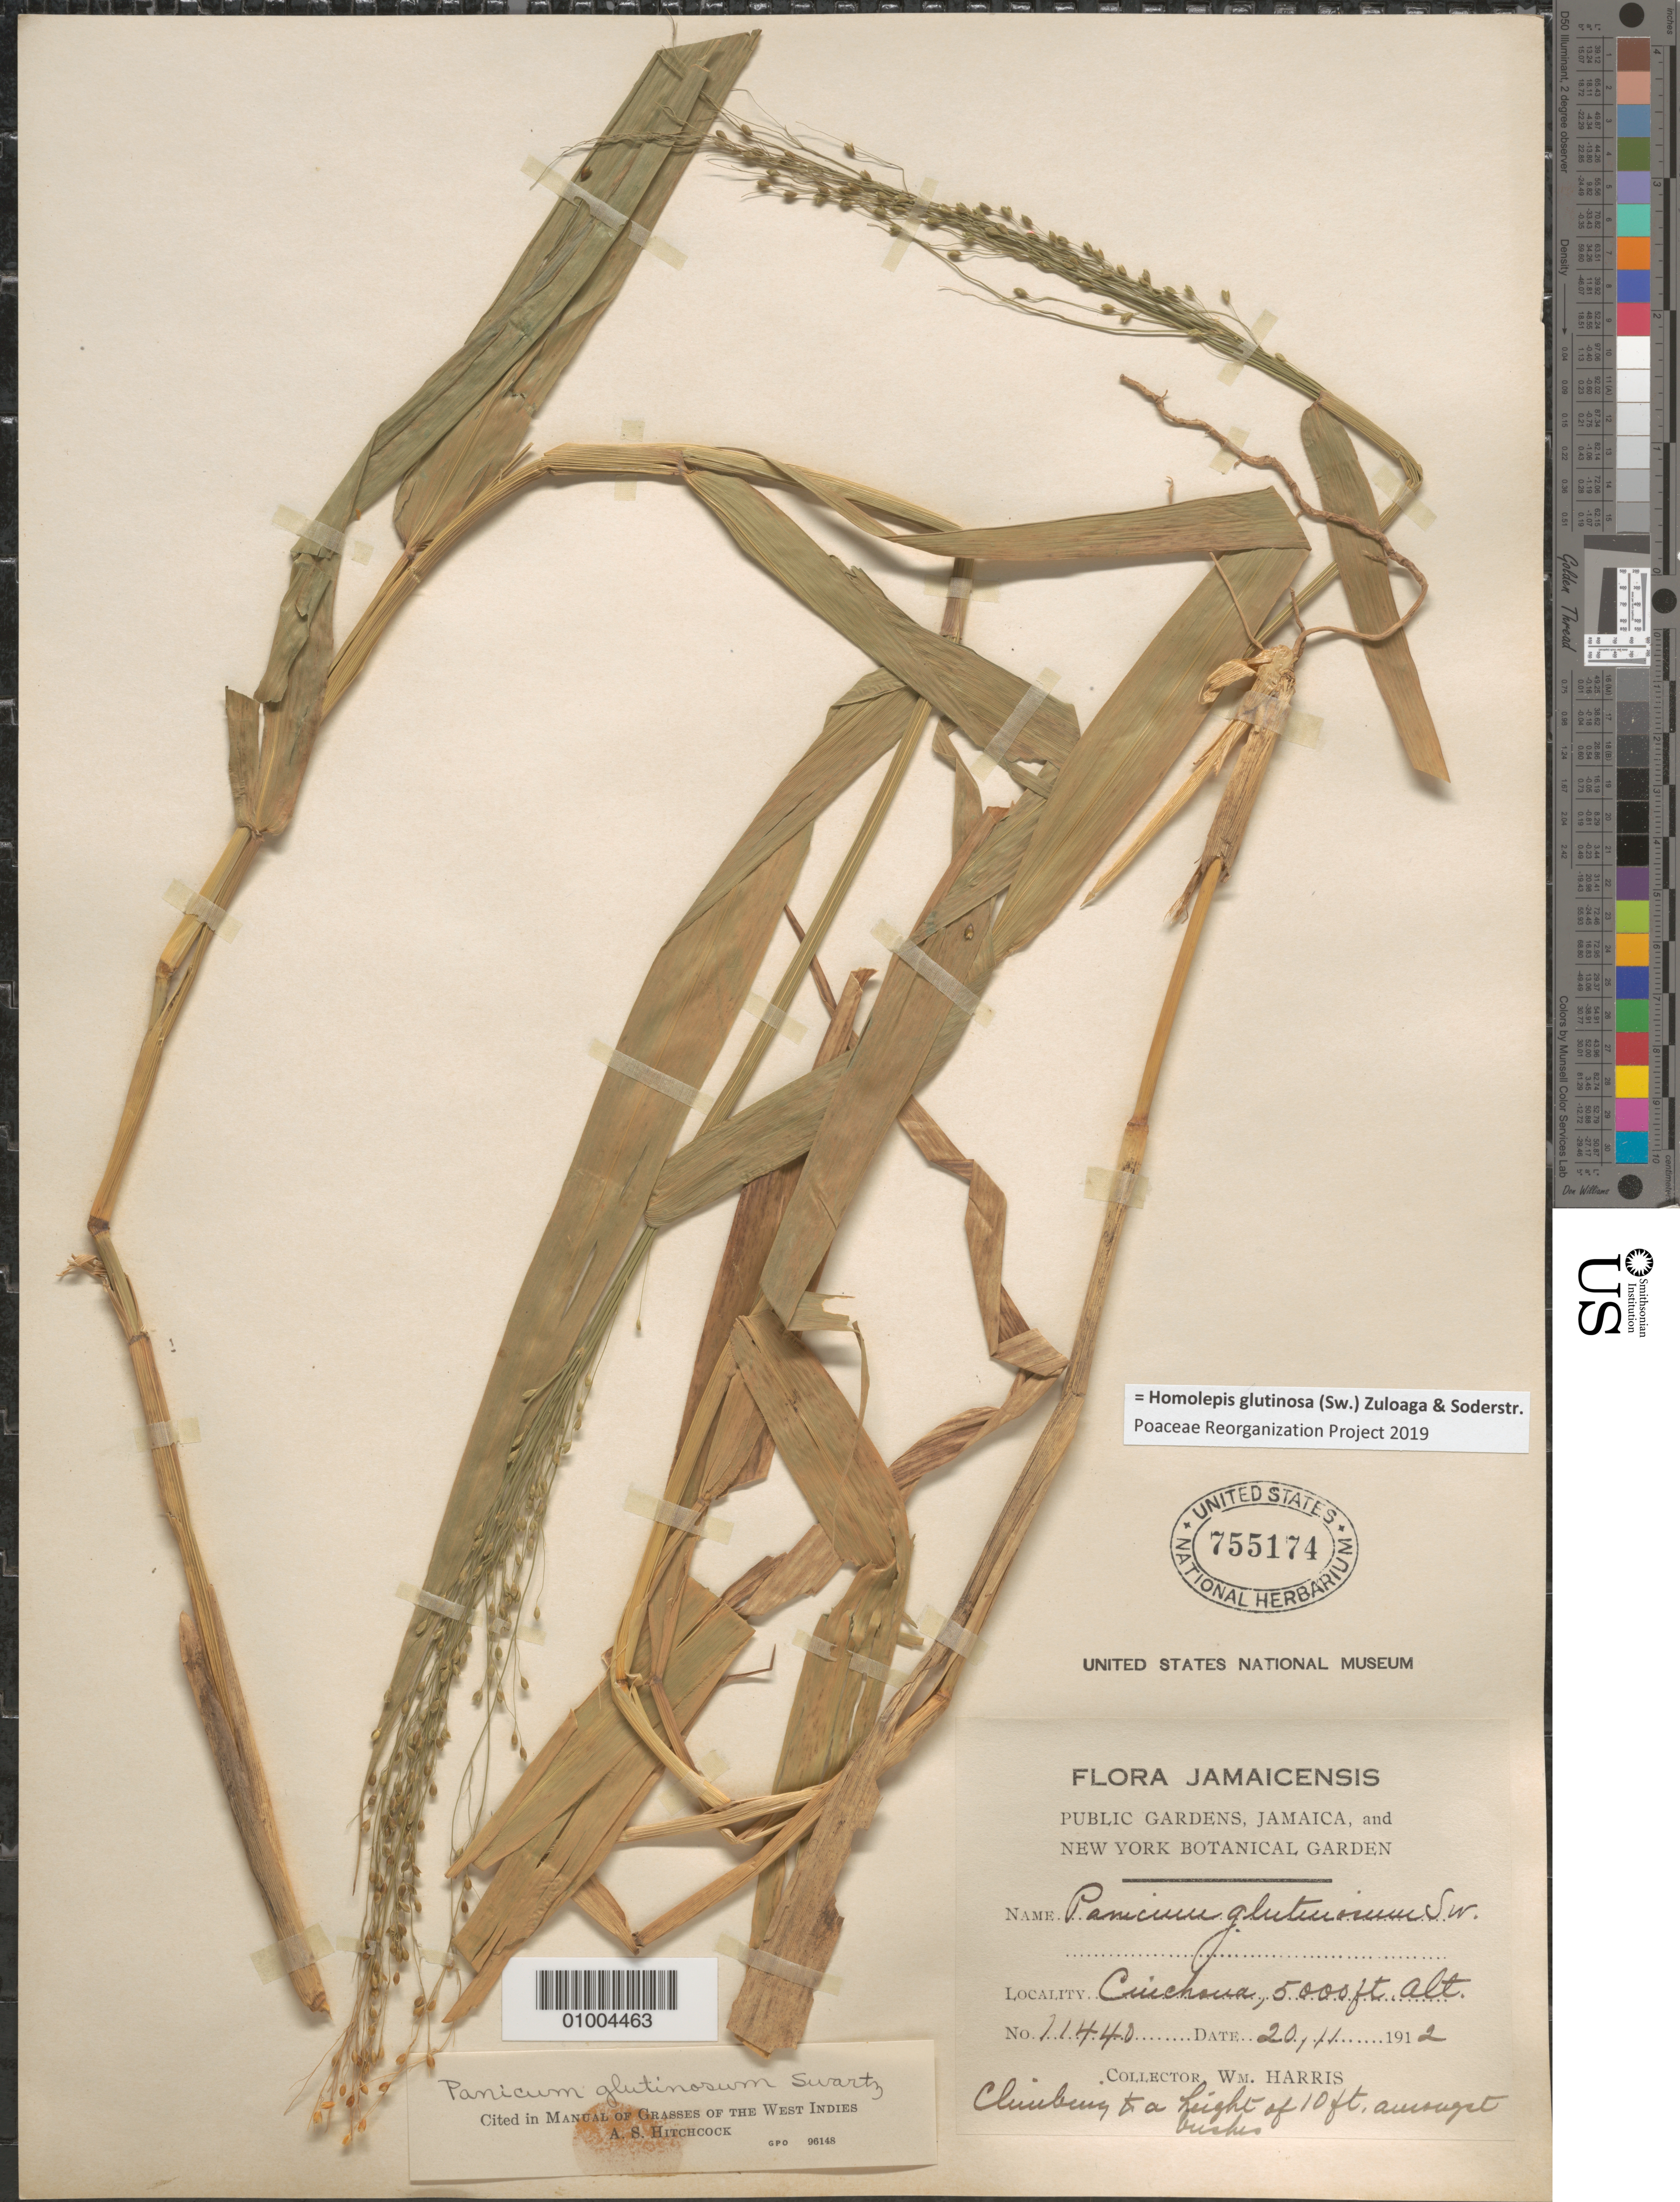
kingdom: Plantae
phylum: Tracheophyta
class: Liliopsida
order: Poales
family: Poaceae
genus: Homolepis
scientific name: Homolepis glutinosa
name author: (Sw.) Zuloaga & Soderstr.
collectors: W. Harris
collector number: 11440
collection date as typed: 20 Nov 1912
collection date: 1912-11-20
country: Jamaica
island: Jamaica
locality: Cuichaua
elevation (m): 1524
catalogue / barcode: US 755174